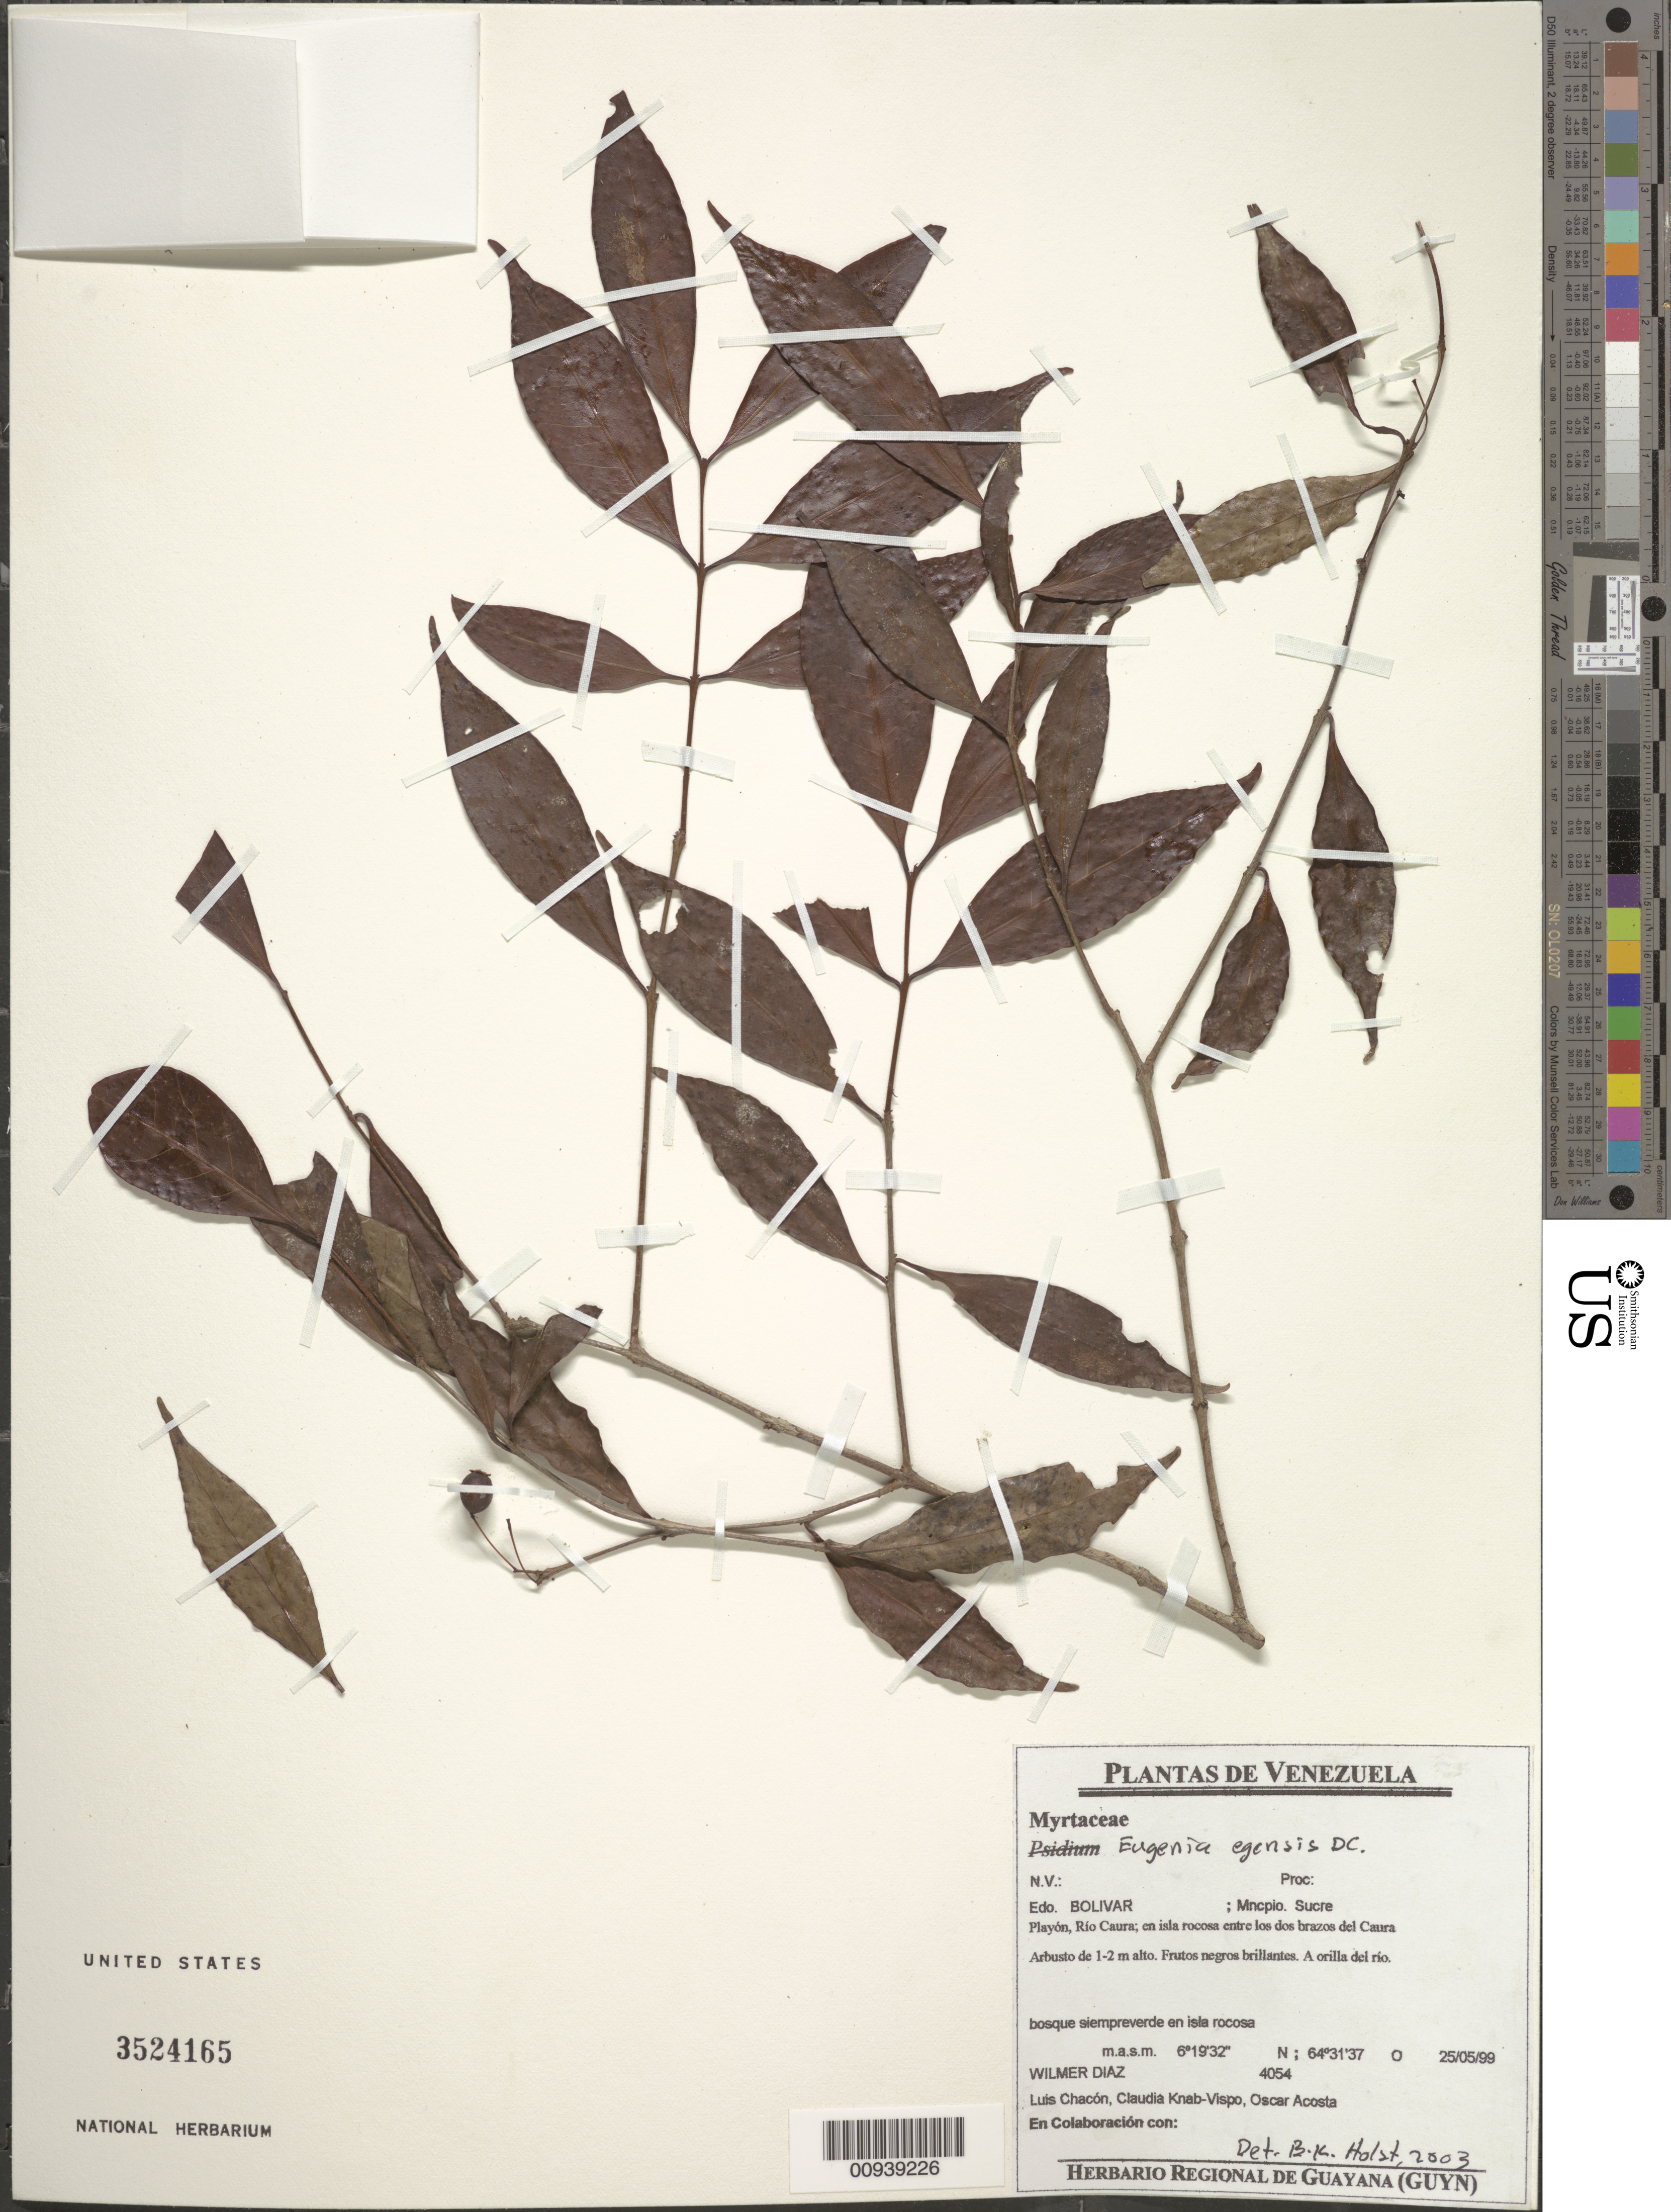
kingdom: Plantae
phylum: Tracheophyta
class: Magnoliopsida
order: Myrtales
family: Myrtaceae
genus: Eugenia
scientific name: Eugenia egensis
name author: DC.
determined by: Holst, Bruce K.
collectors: C. Díaz, L. Chacon, C. Knab-Vispo & O. Acosta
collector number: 4054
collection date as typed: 25-May-99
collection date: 1999-05-25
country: Venezuela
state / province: Bolívar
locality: Playon, Rio Caura; entre los dos brazos del Caura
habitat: Orilla del rio; bosque siempreverde en isla rocosa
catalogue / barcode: US 3524165